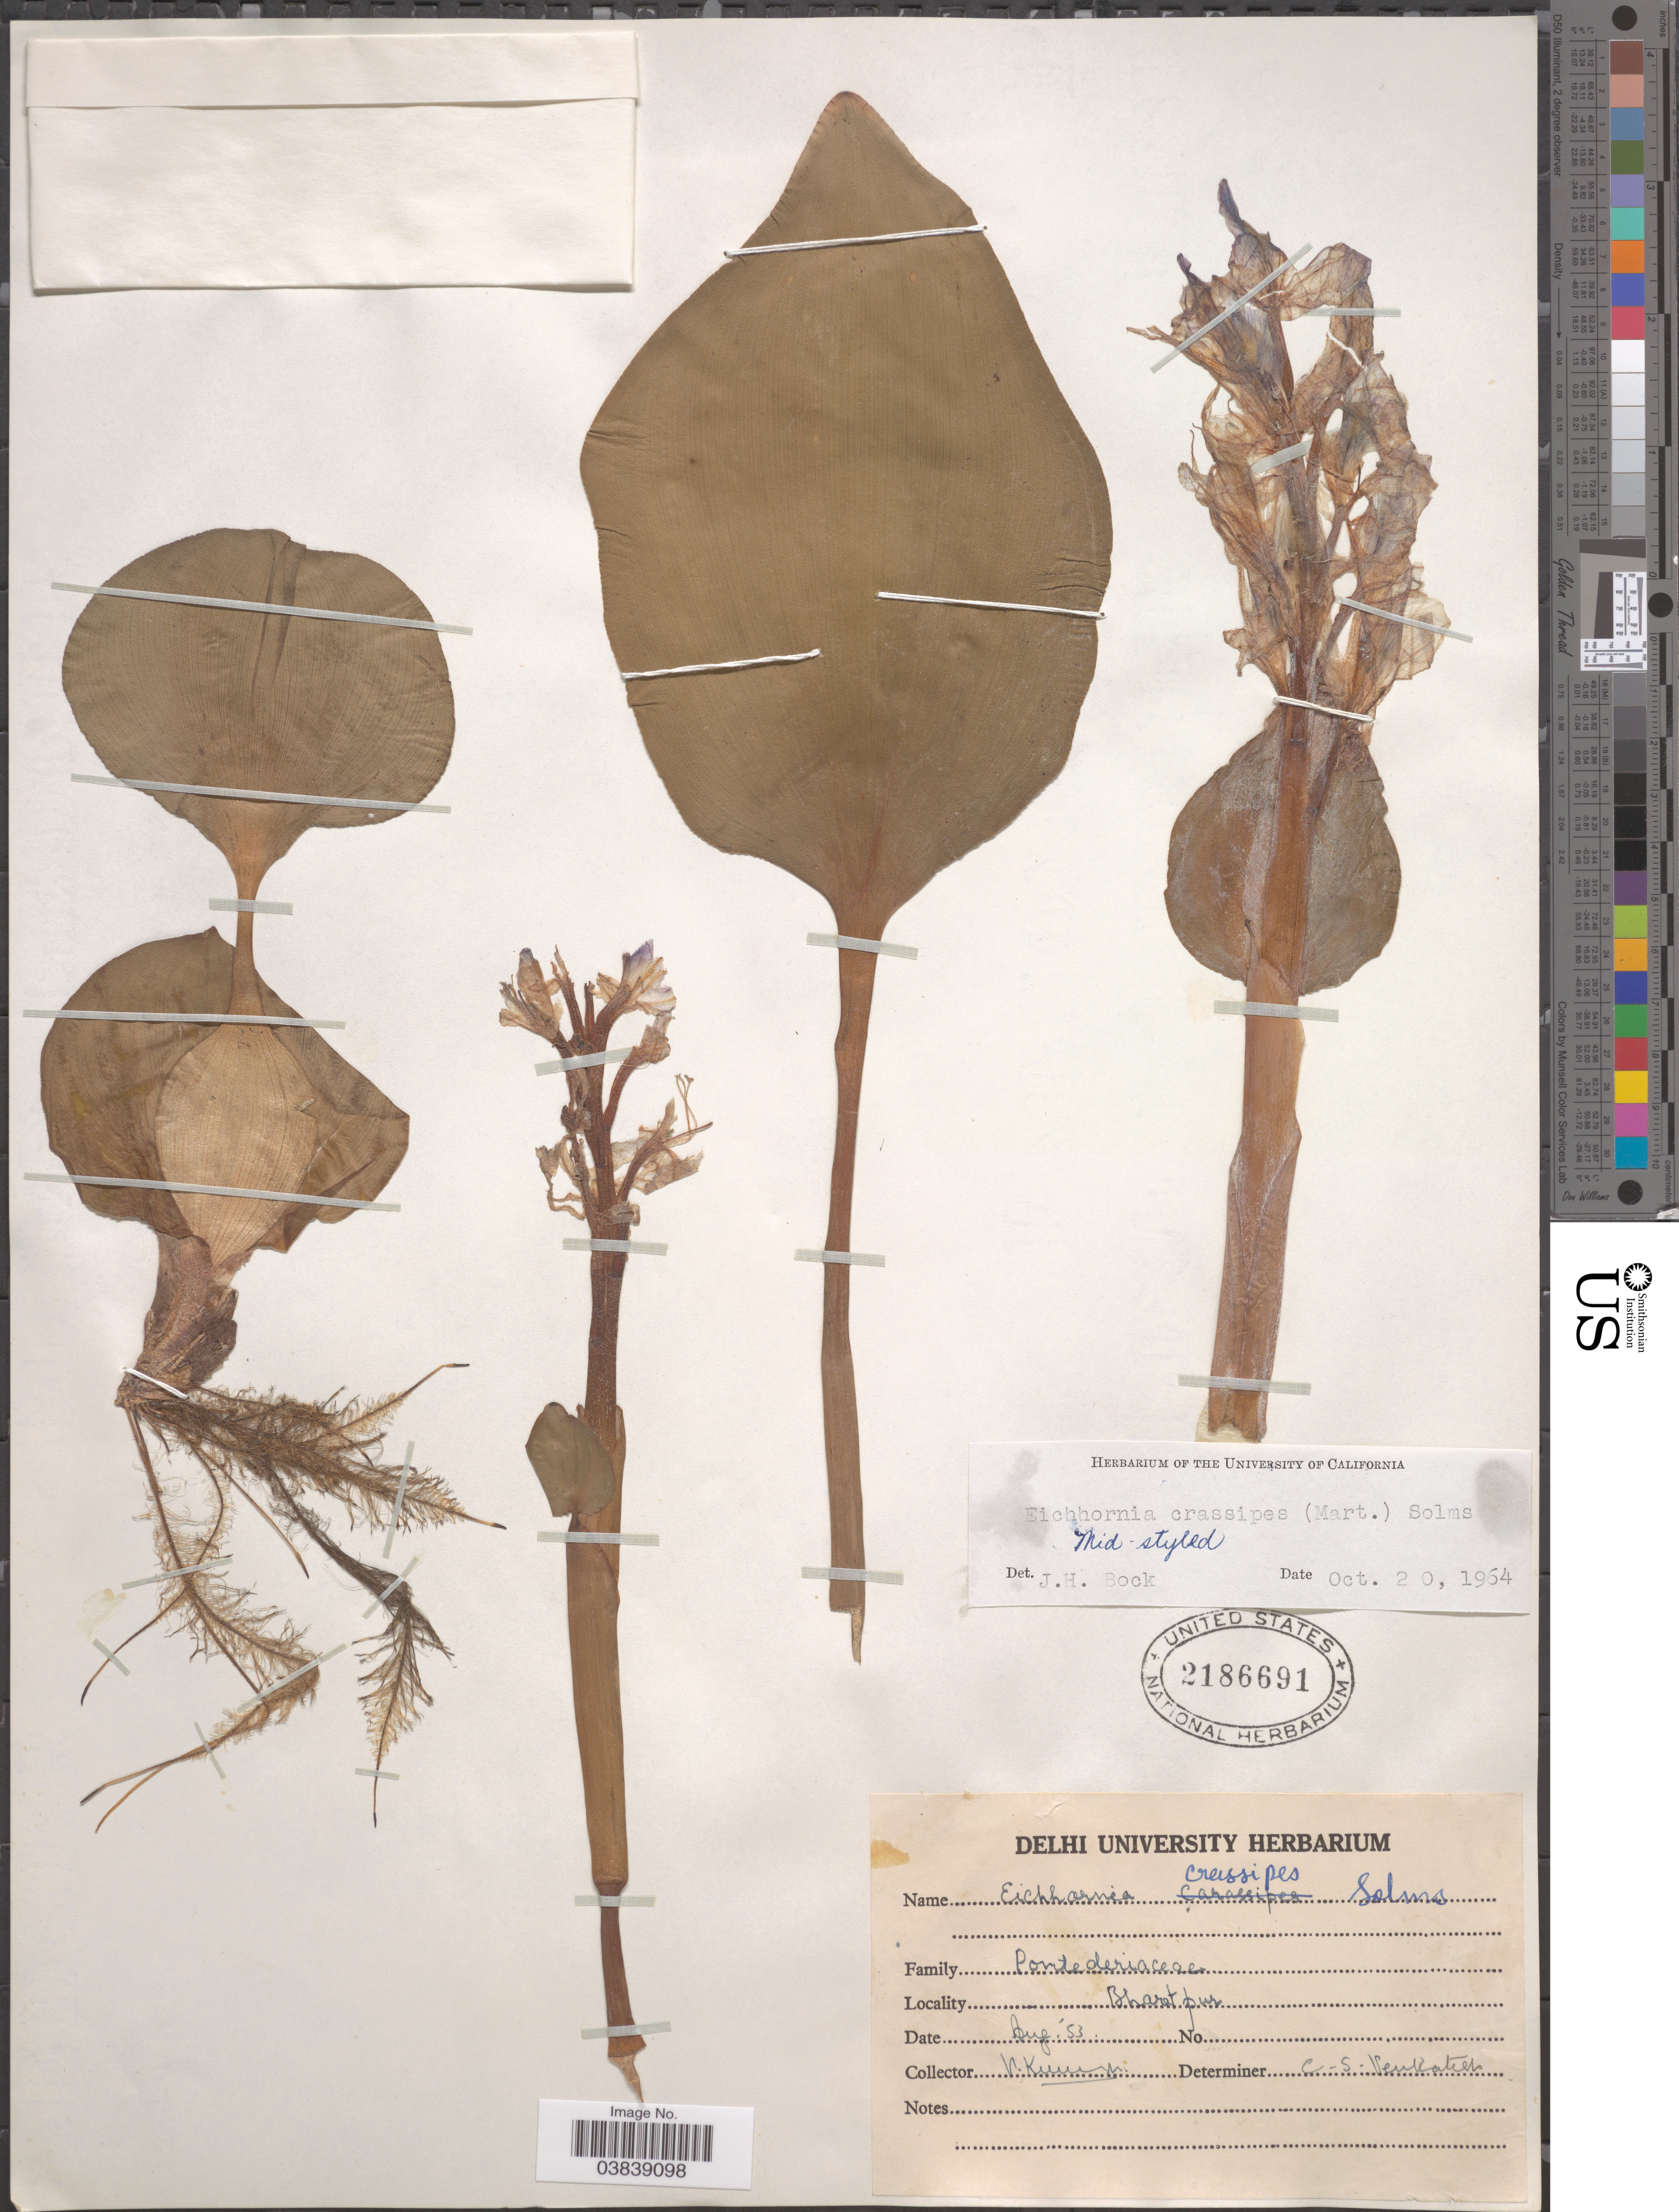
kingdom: Plantae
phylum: Tracheophyta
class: Liliopsida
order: Commelinales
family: Pontederiaceae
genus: Eichhornia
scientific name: Eichhornia crassipes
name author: (Mart.) Solms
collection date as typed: Transcribed d/m/y: /8/53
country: Nepal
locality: Bharatpur.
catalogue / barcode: US 2186691